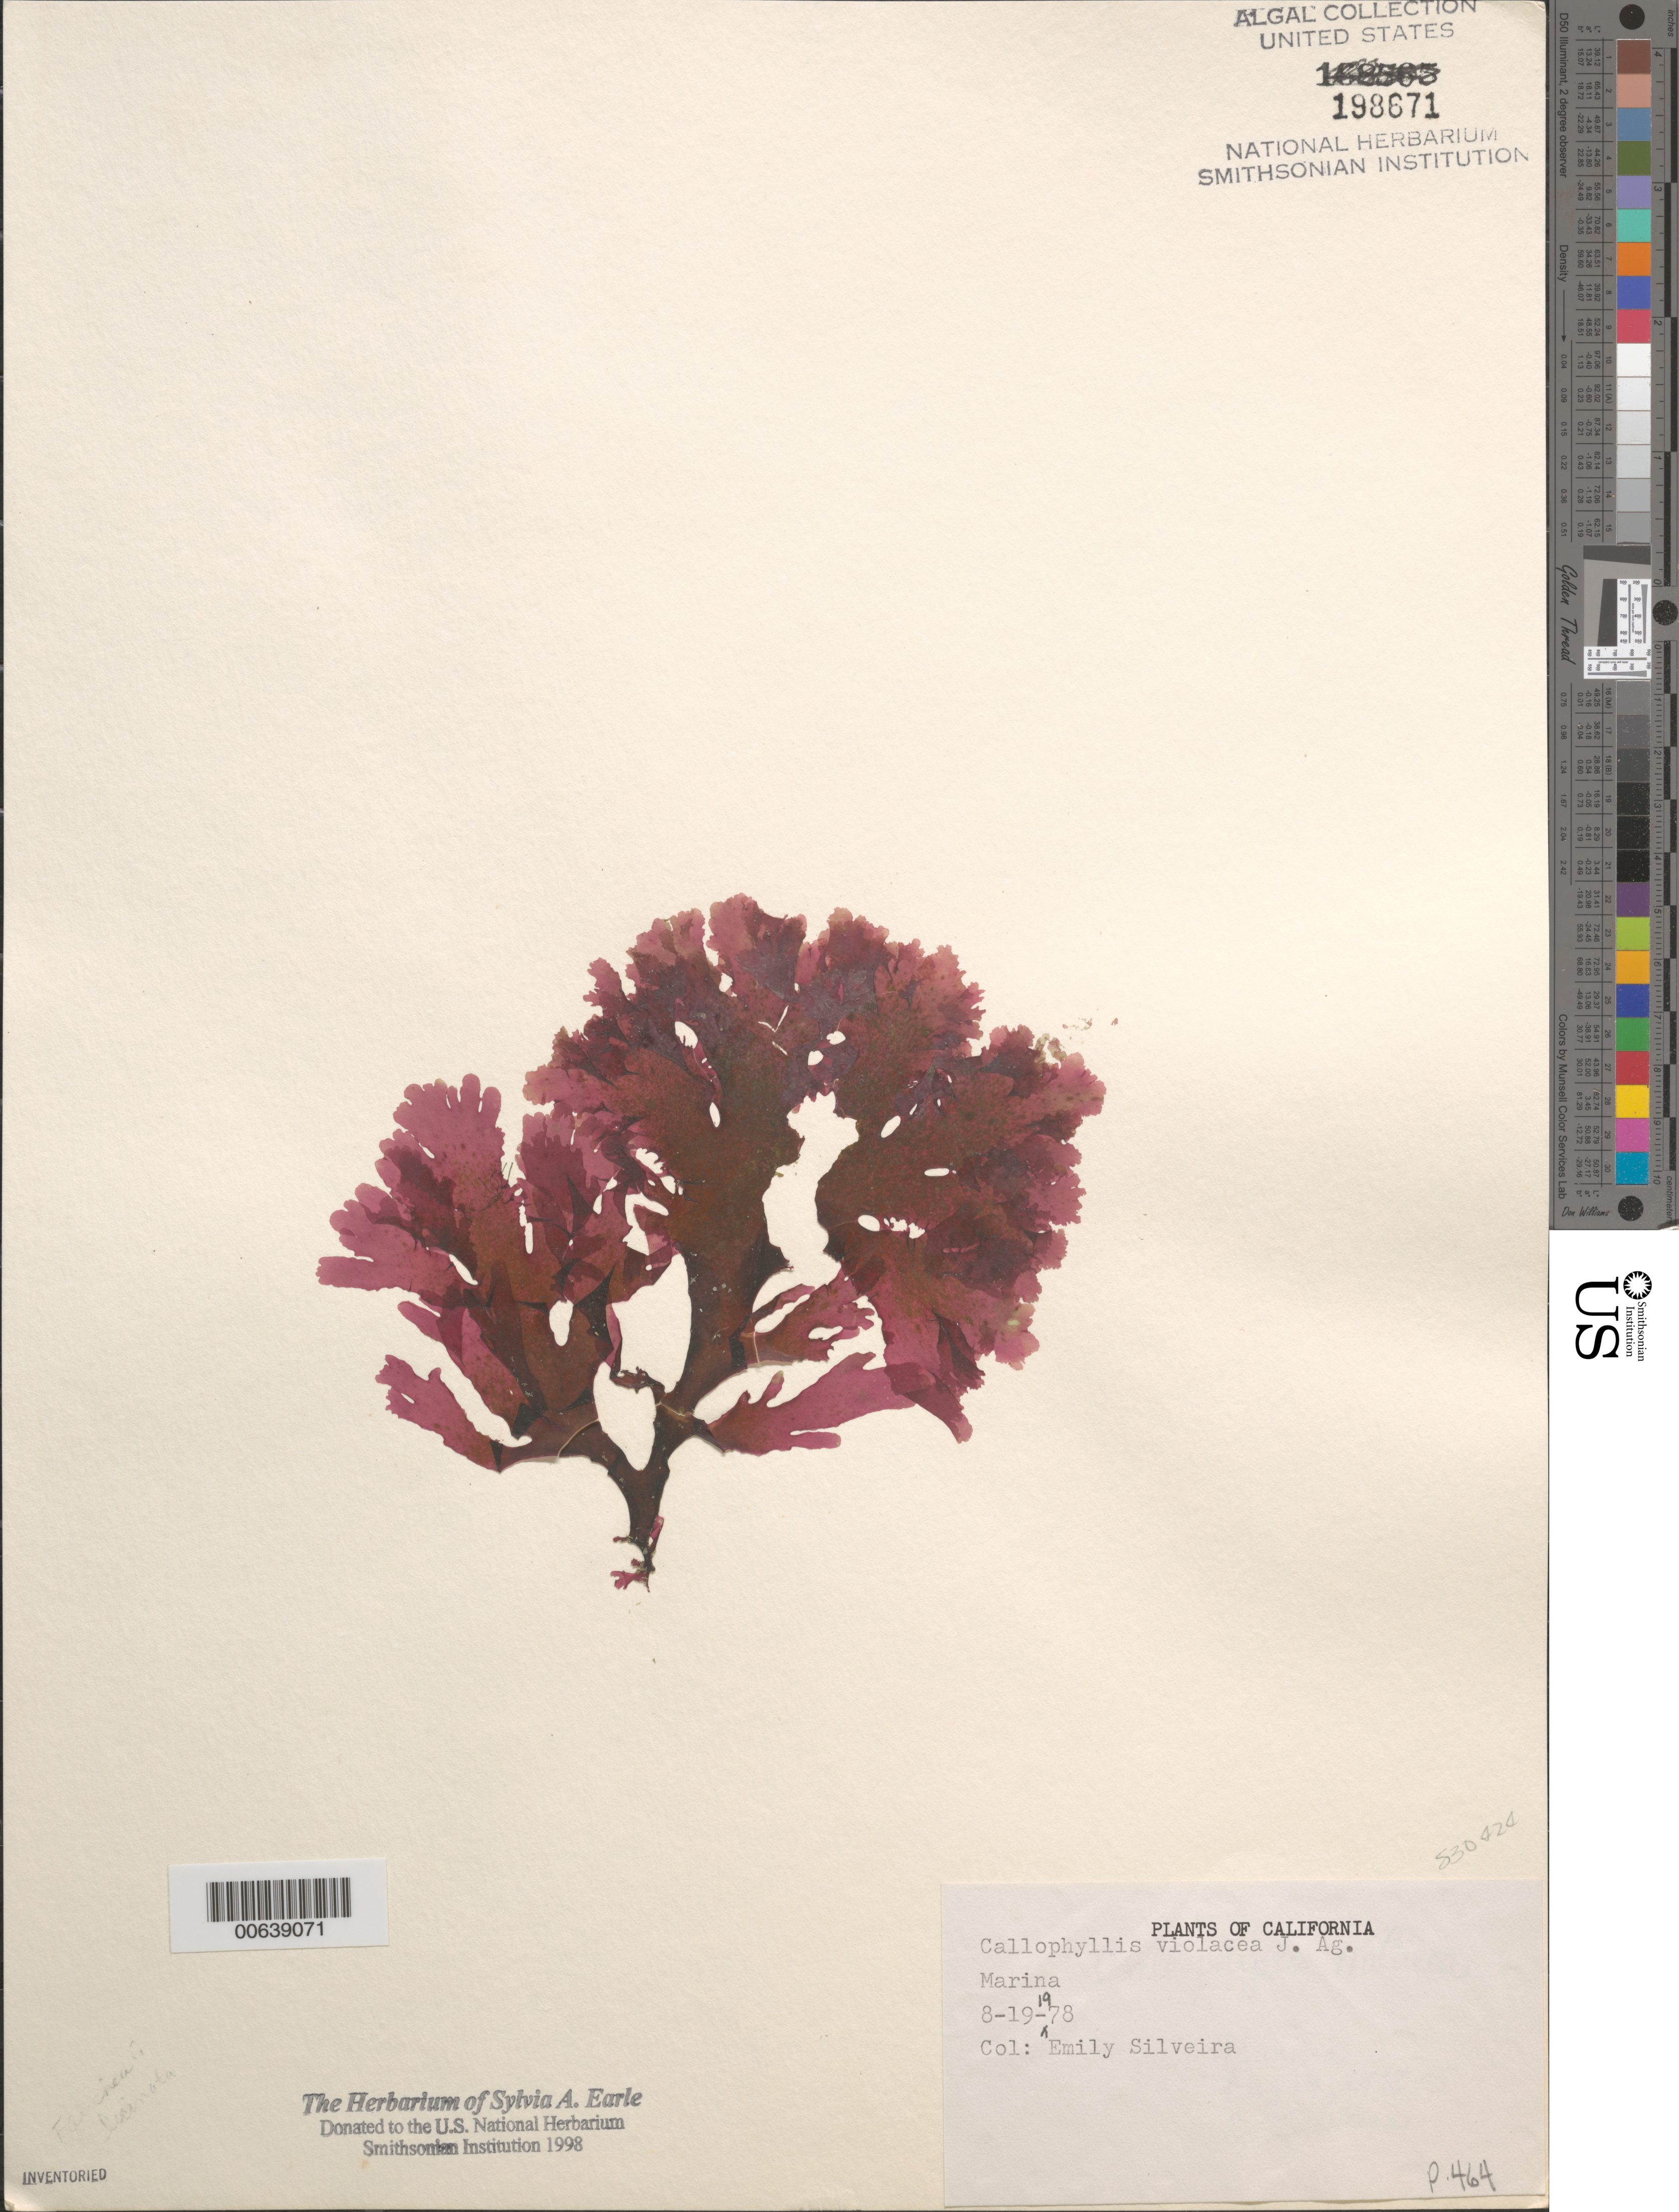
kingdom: Plantae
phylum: Rhodophyta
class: Florideophyceae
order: Gigartinales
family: Kallymeniaceae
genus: Callophyllis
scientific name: Callophyllis violacea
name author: J. Agardh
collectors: E. A. Silveira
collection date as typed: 19 Aug 1978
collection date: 1978-08-19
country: United States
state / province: California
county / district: San Francisco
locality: San Francisco, marina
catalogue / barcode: US 198671